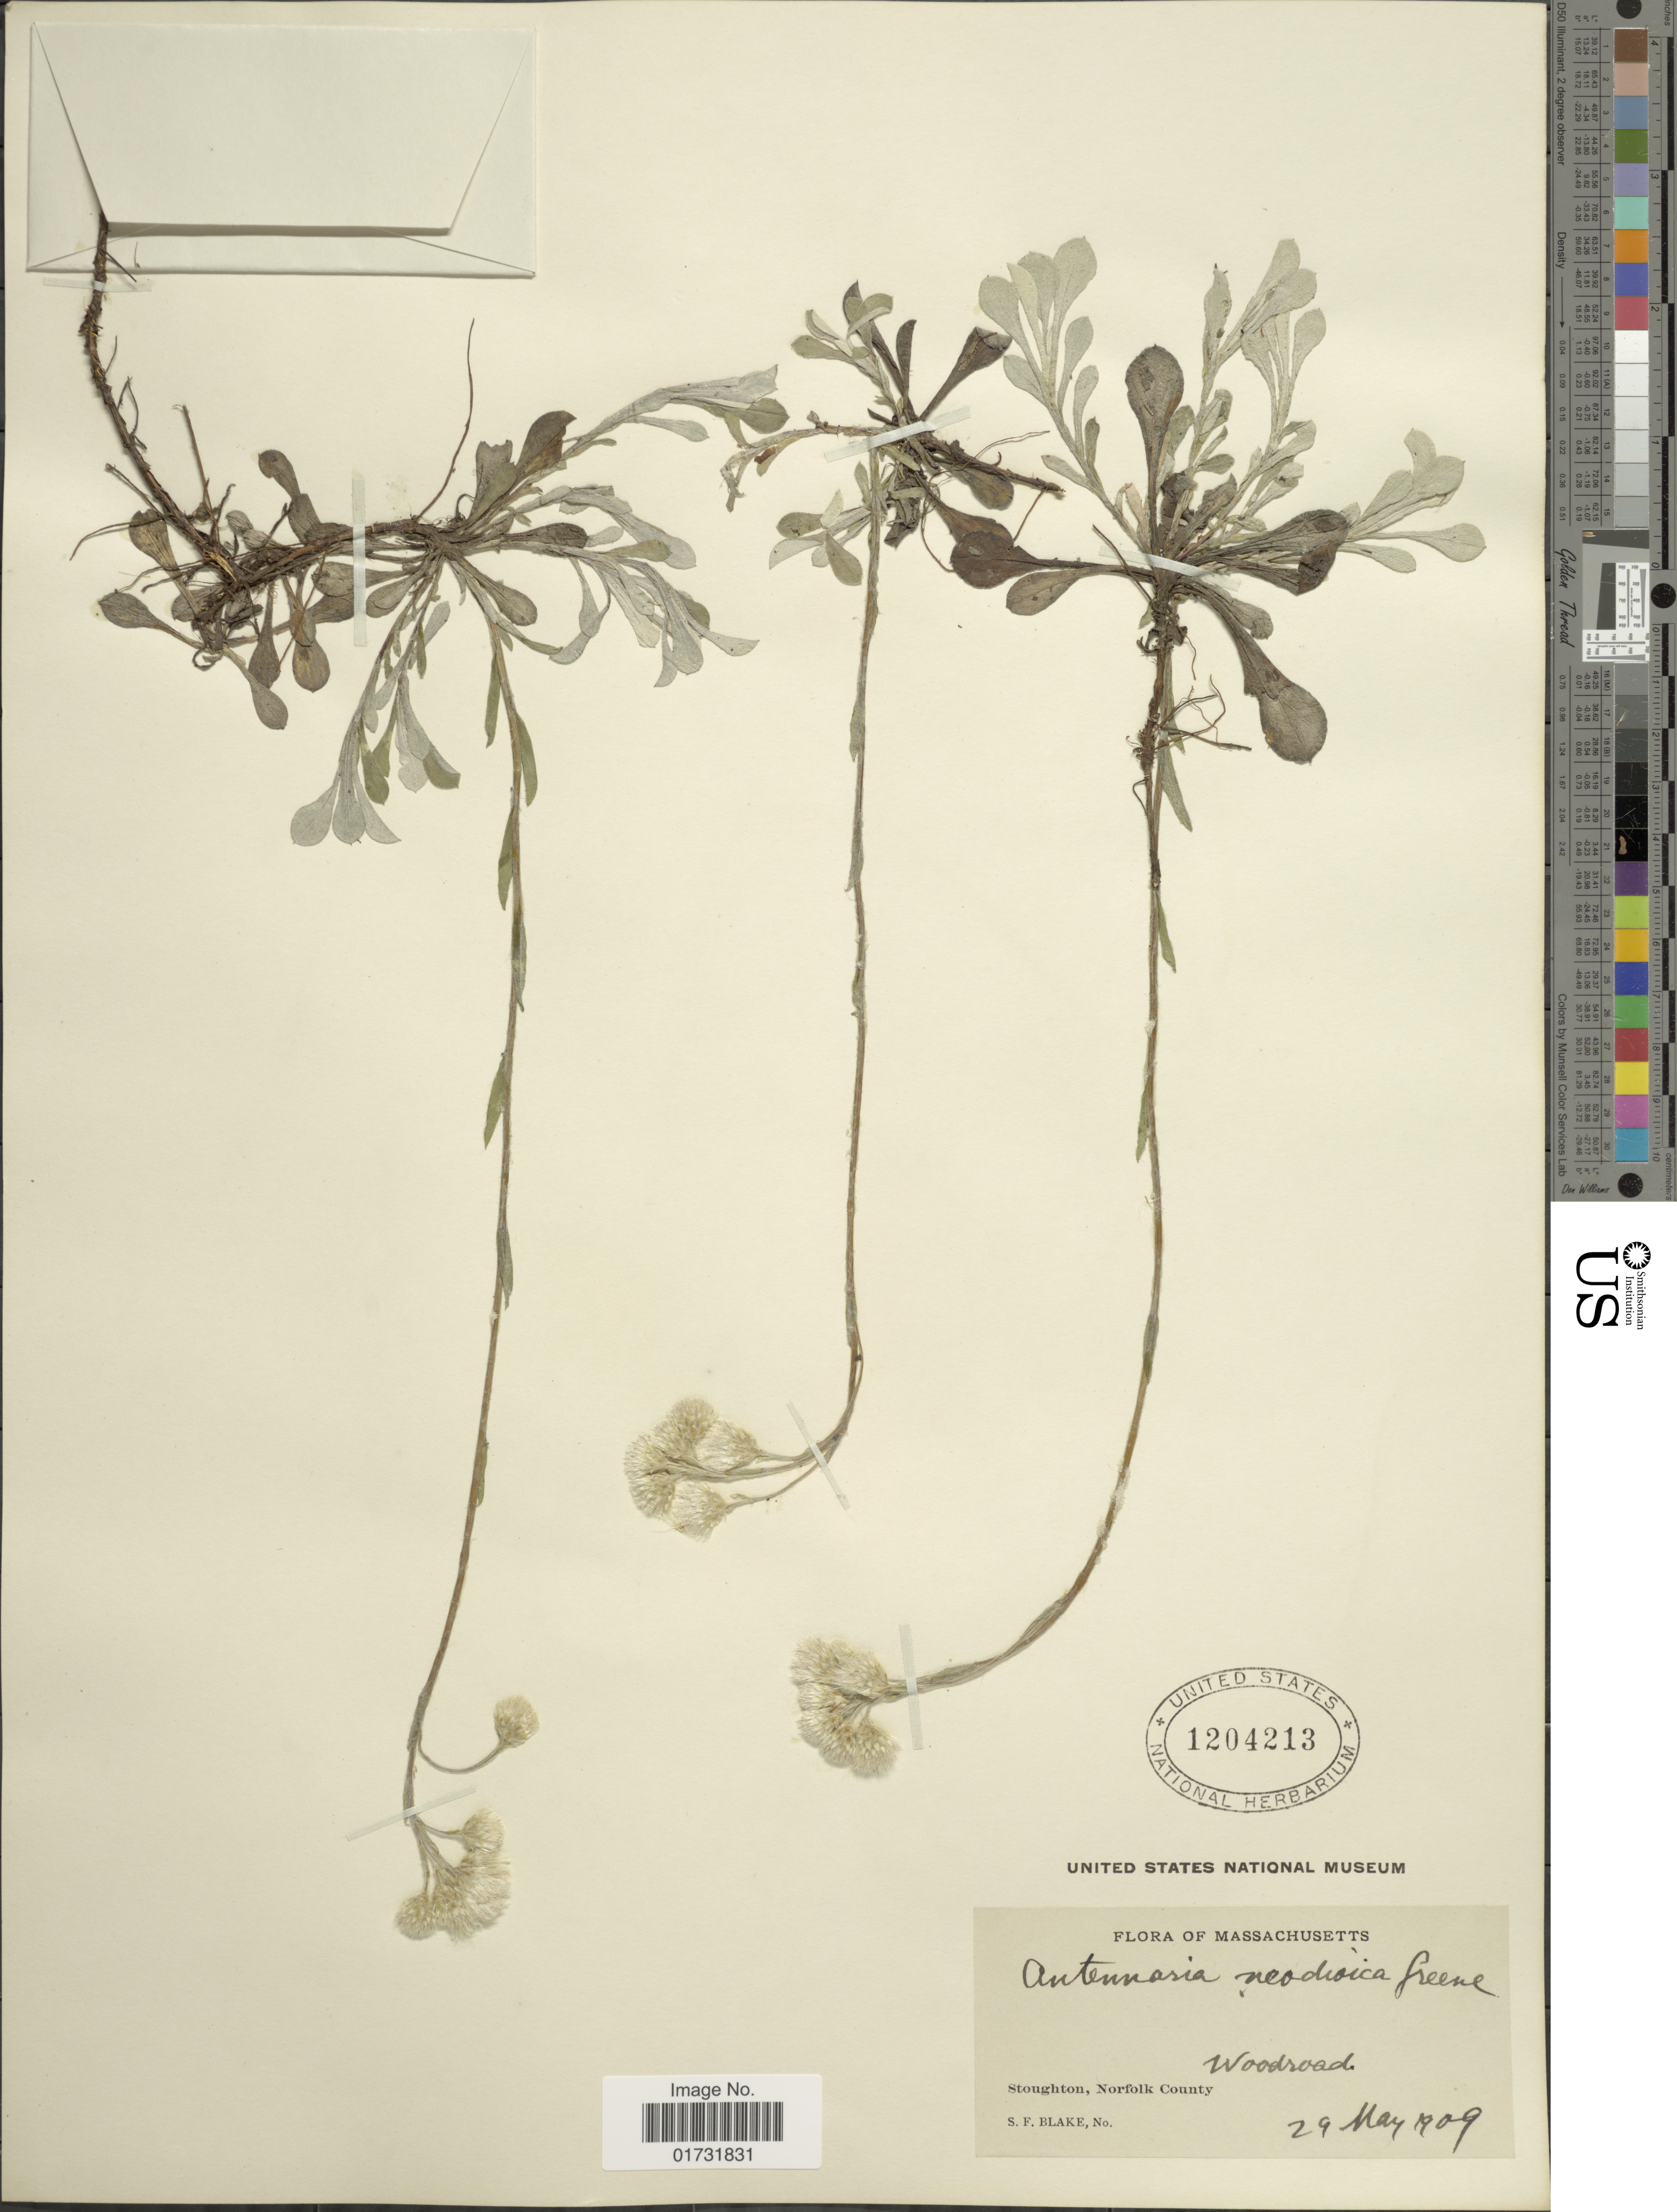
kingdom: Plantae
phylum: Tracheophyta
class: Magnoliopsida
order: Asterales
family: Asteraceae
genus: Antennaria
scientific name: Antennaria neodioica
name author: Greene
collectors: S. Blake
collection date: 1909-05-29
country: United States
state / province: Massachusetts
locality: Stoughton, Norfolk County. Woodroad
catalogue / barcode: US 1204213